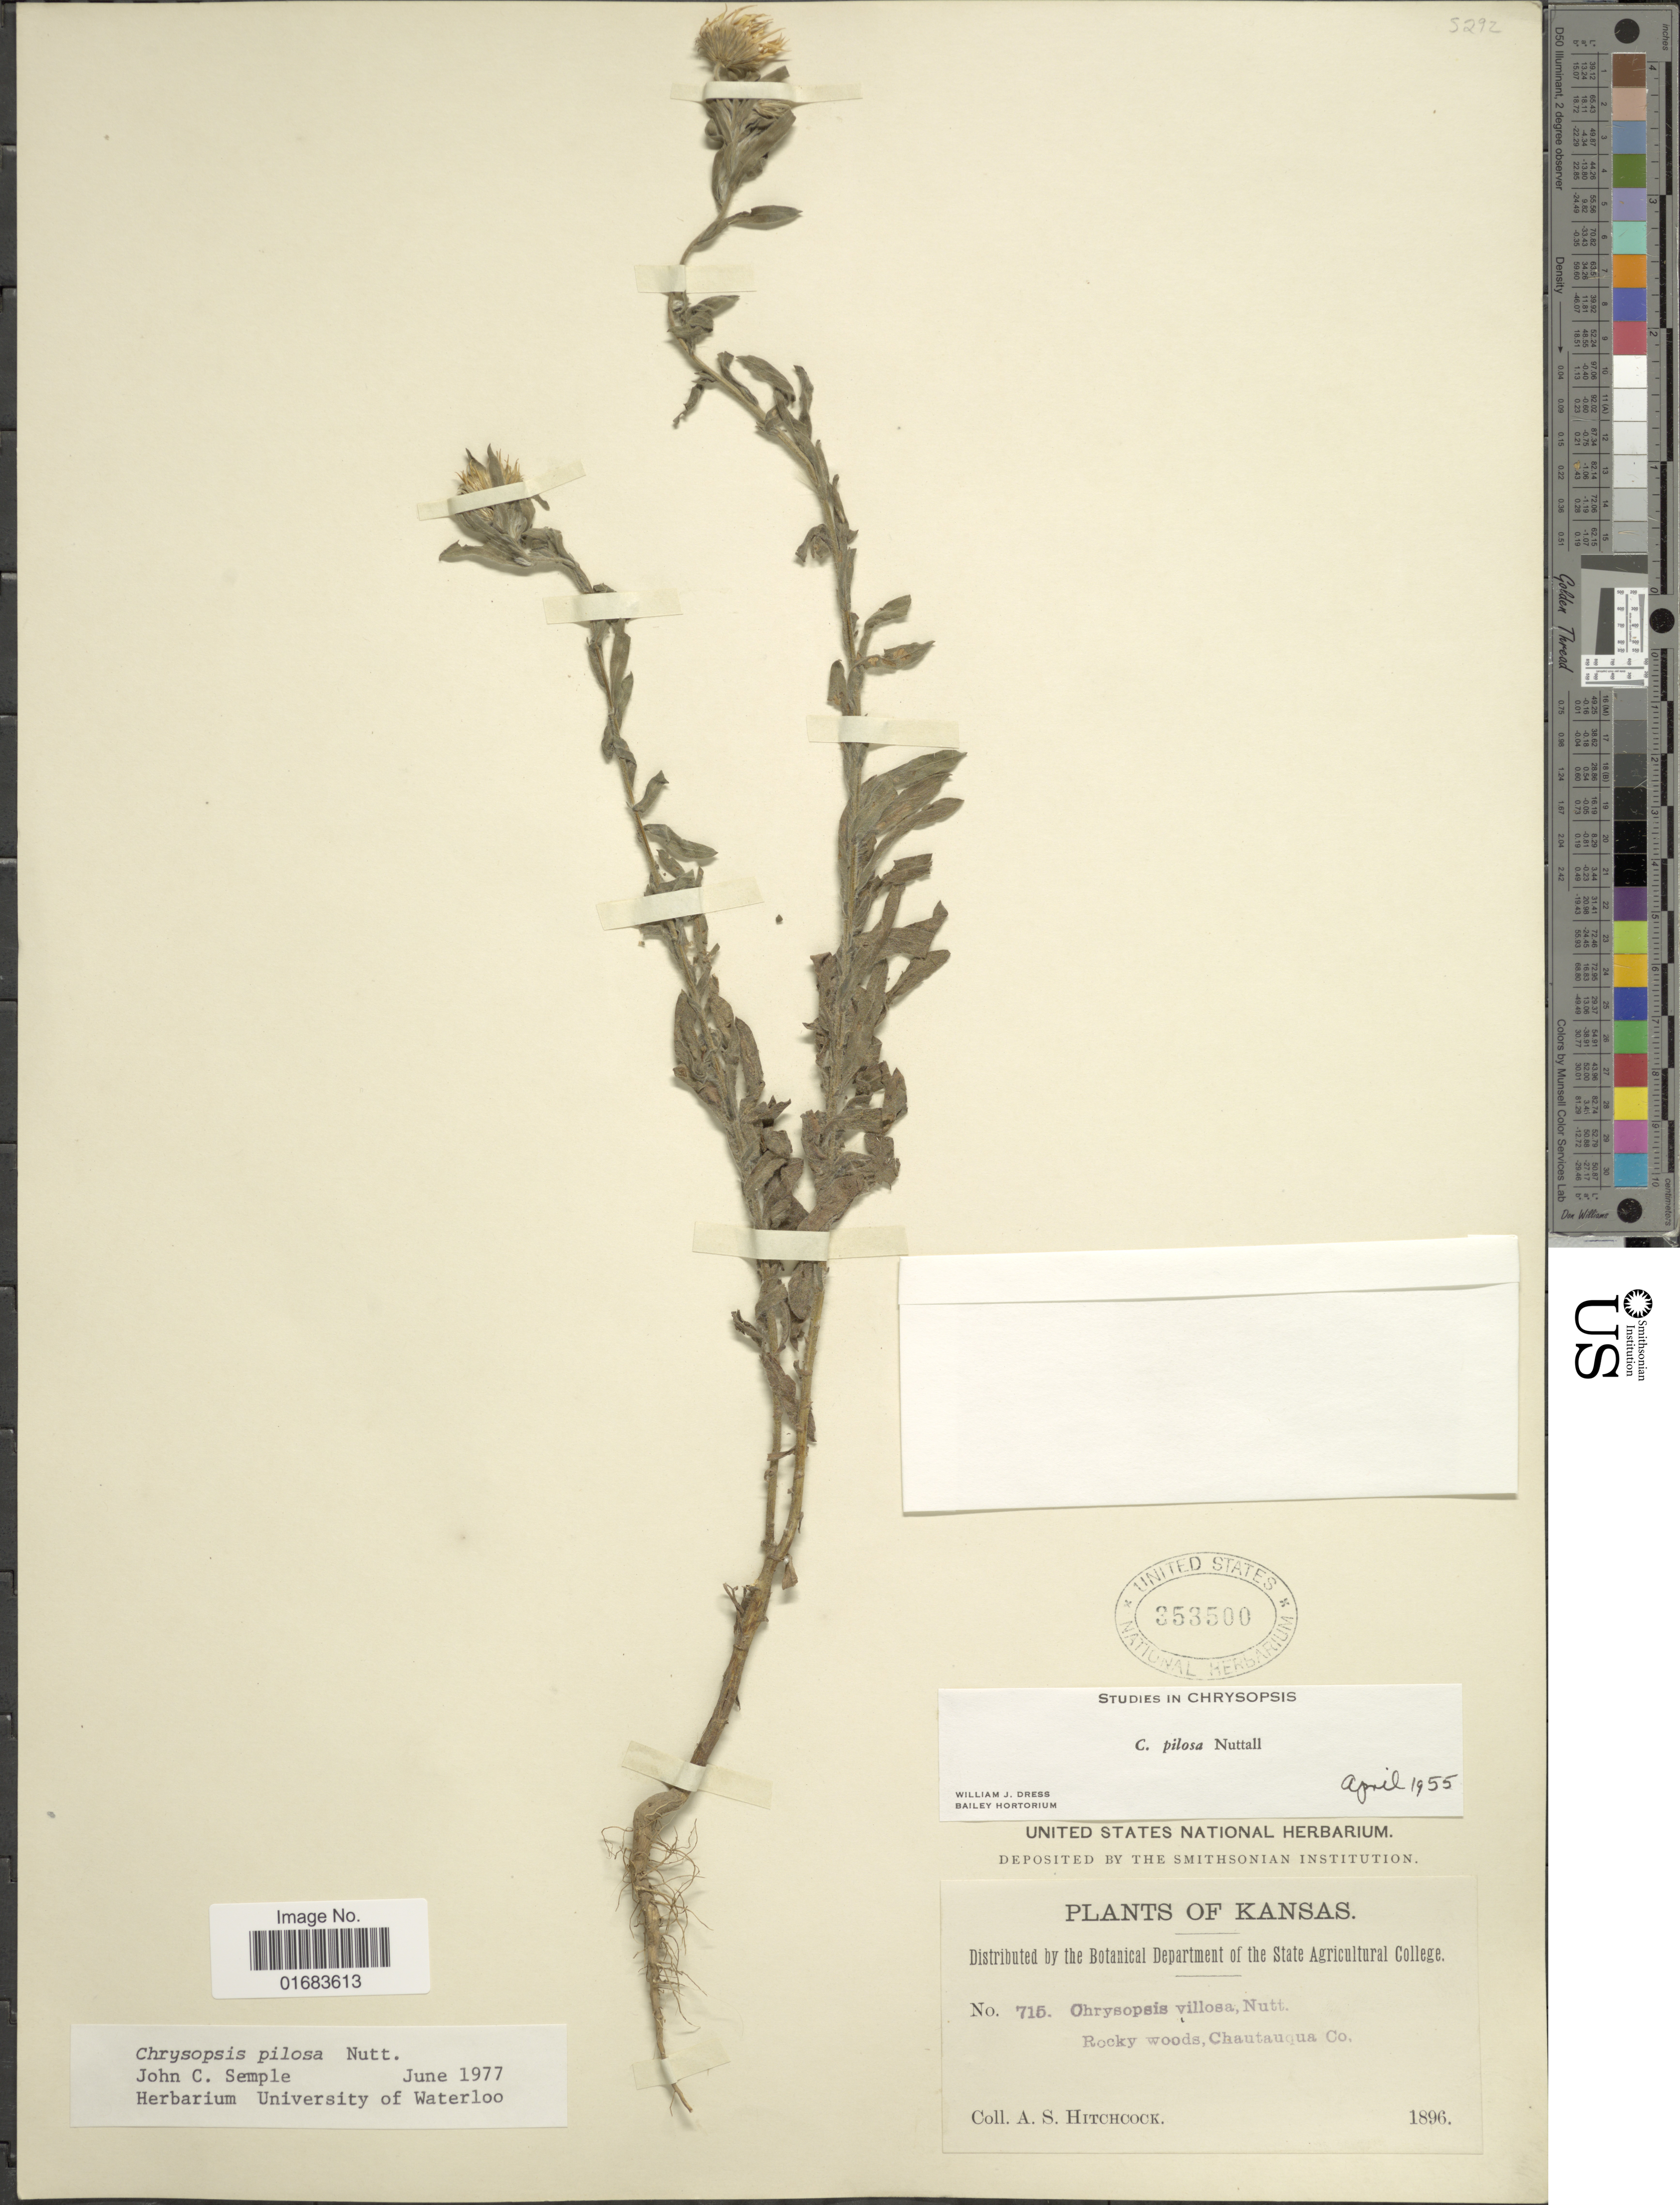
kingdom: Plantae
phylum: Tracheophyta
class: Magnoliopsida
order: Asterales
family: Asteraceae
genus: Chrysopsis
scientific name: Chrysopsis pilosa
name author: Nutt.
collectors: A. S. Hitchcock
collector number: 715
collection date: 1896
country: United States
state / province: Kansas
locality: Rocky Woods, Chautauqua Co.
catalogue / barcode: US 353500